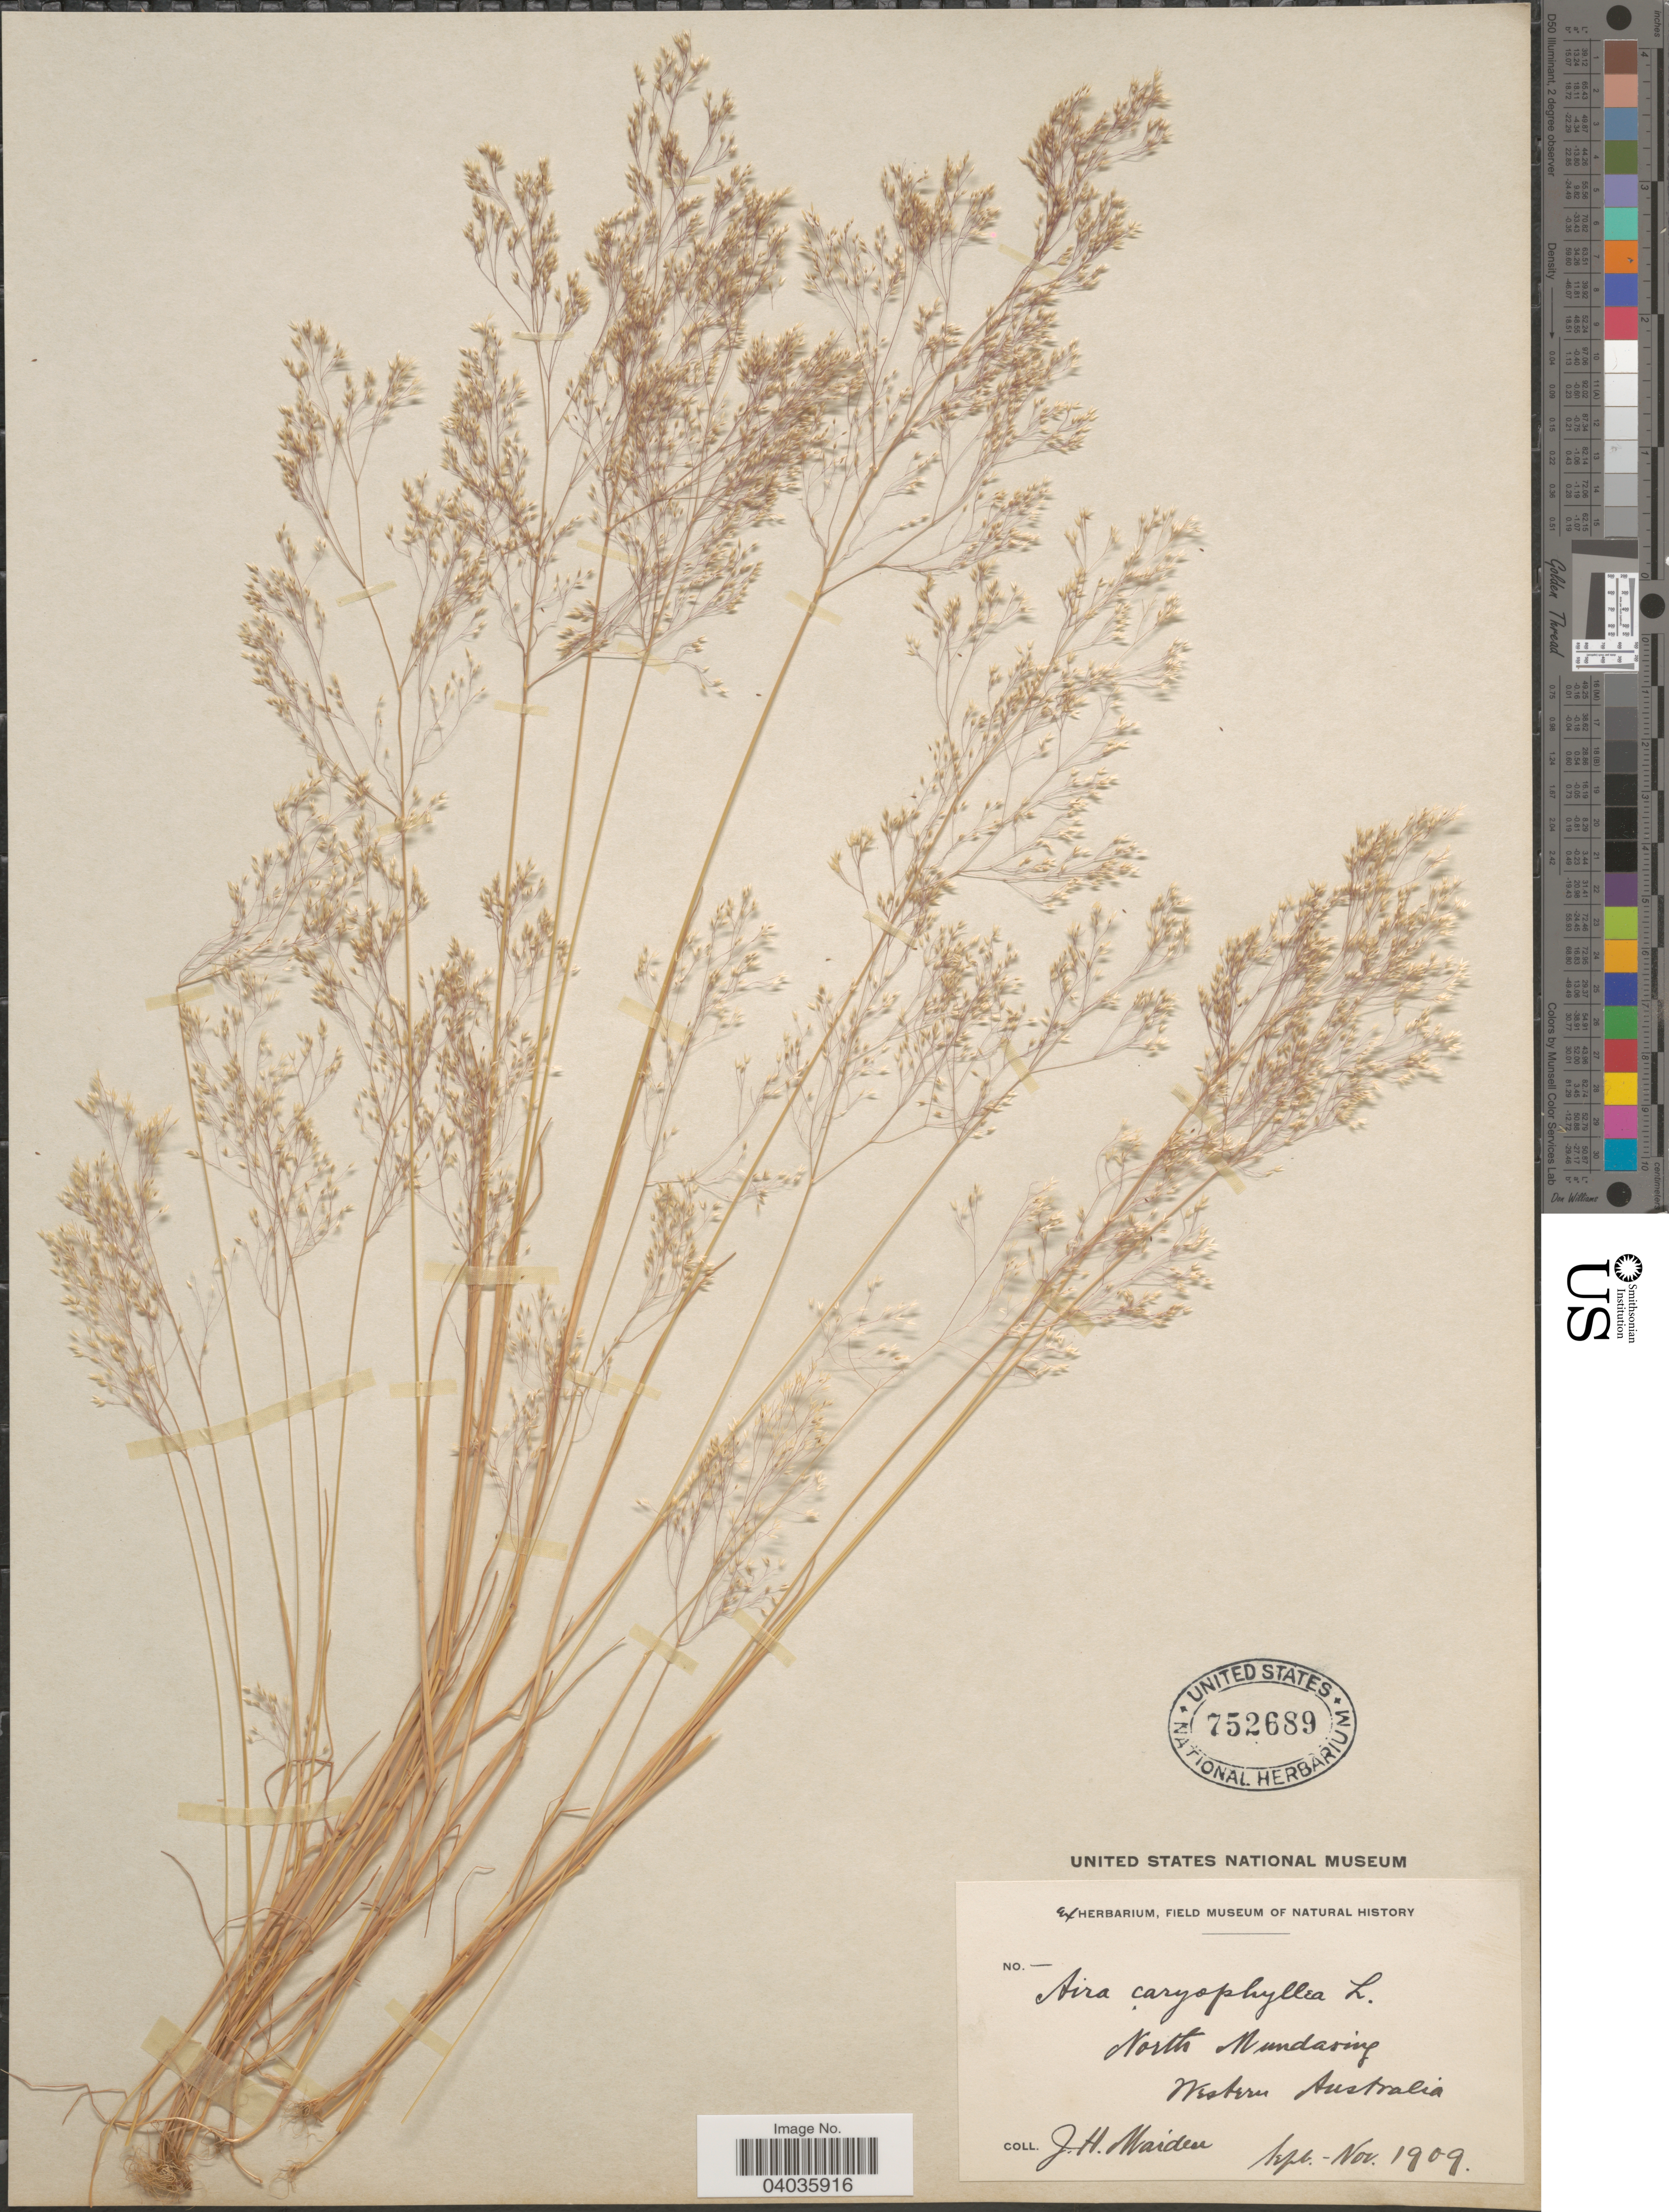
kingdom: Plantae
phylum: Tracheophyta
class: Liliopsida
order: Poales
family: Poaceae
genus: Aira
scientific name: Aira caryophyllea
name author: L.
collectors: J. Maiden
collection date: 1909-09/1909-11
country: Australia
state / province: Western Australia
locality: North Mundaring.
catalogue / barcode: US 752689